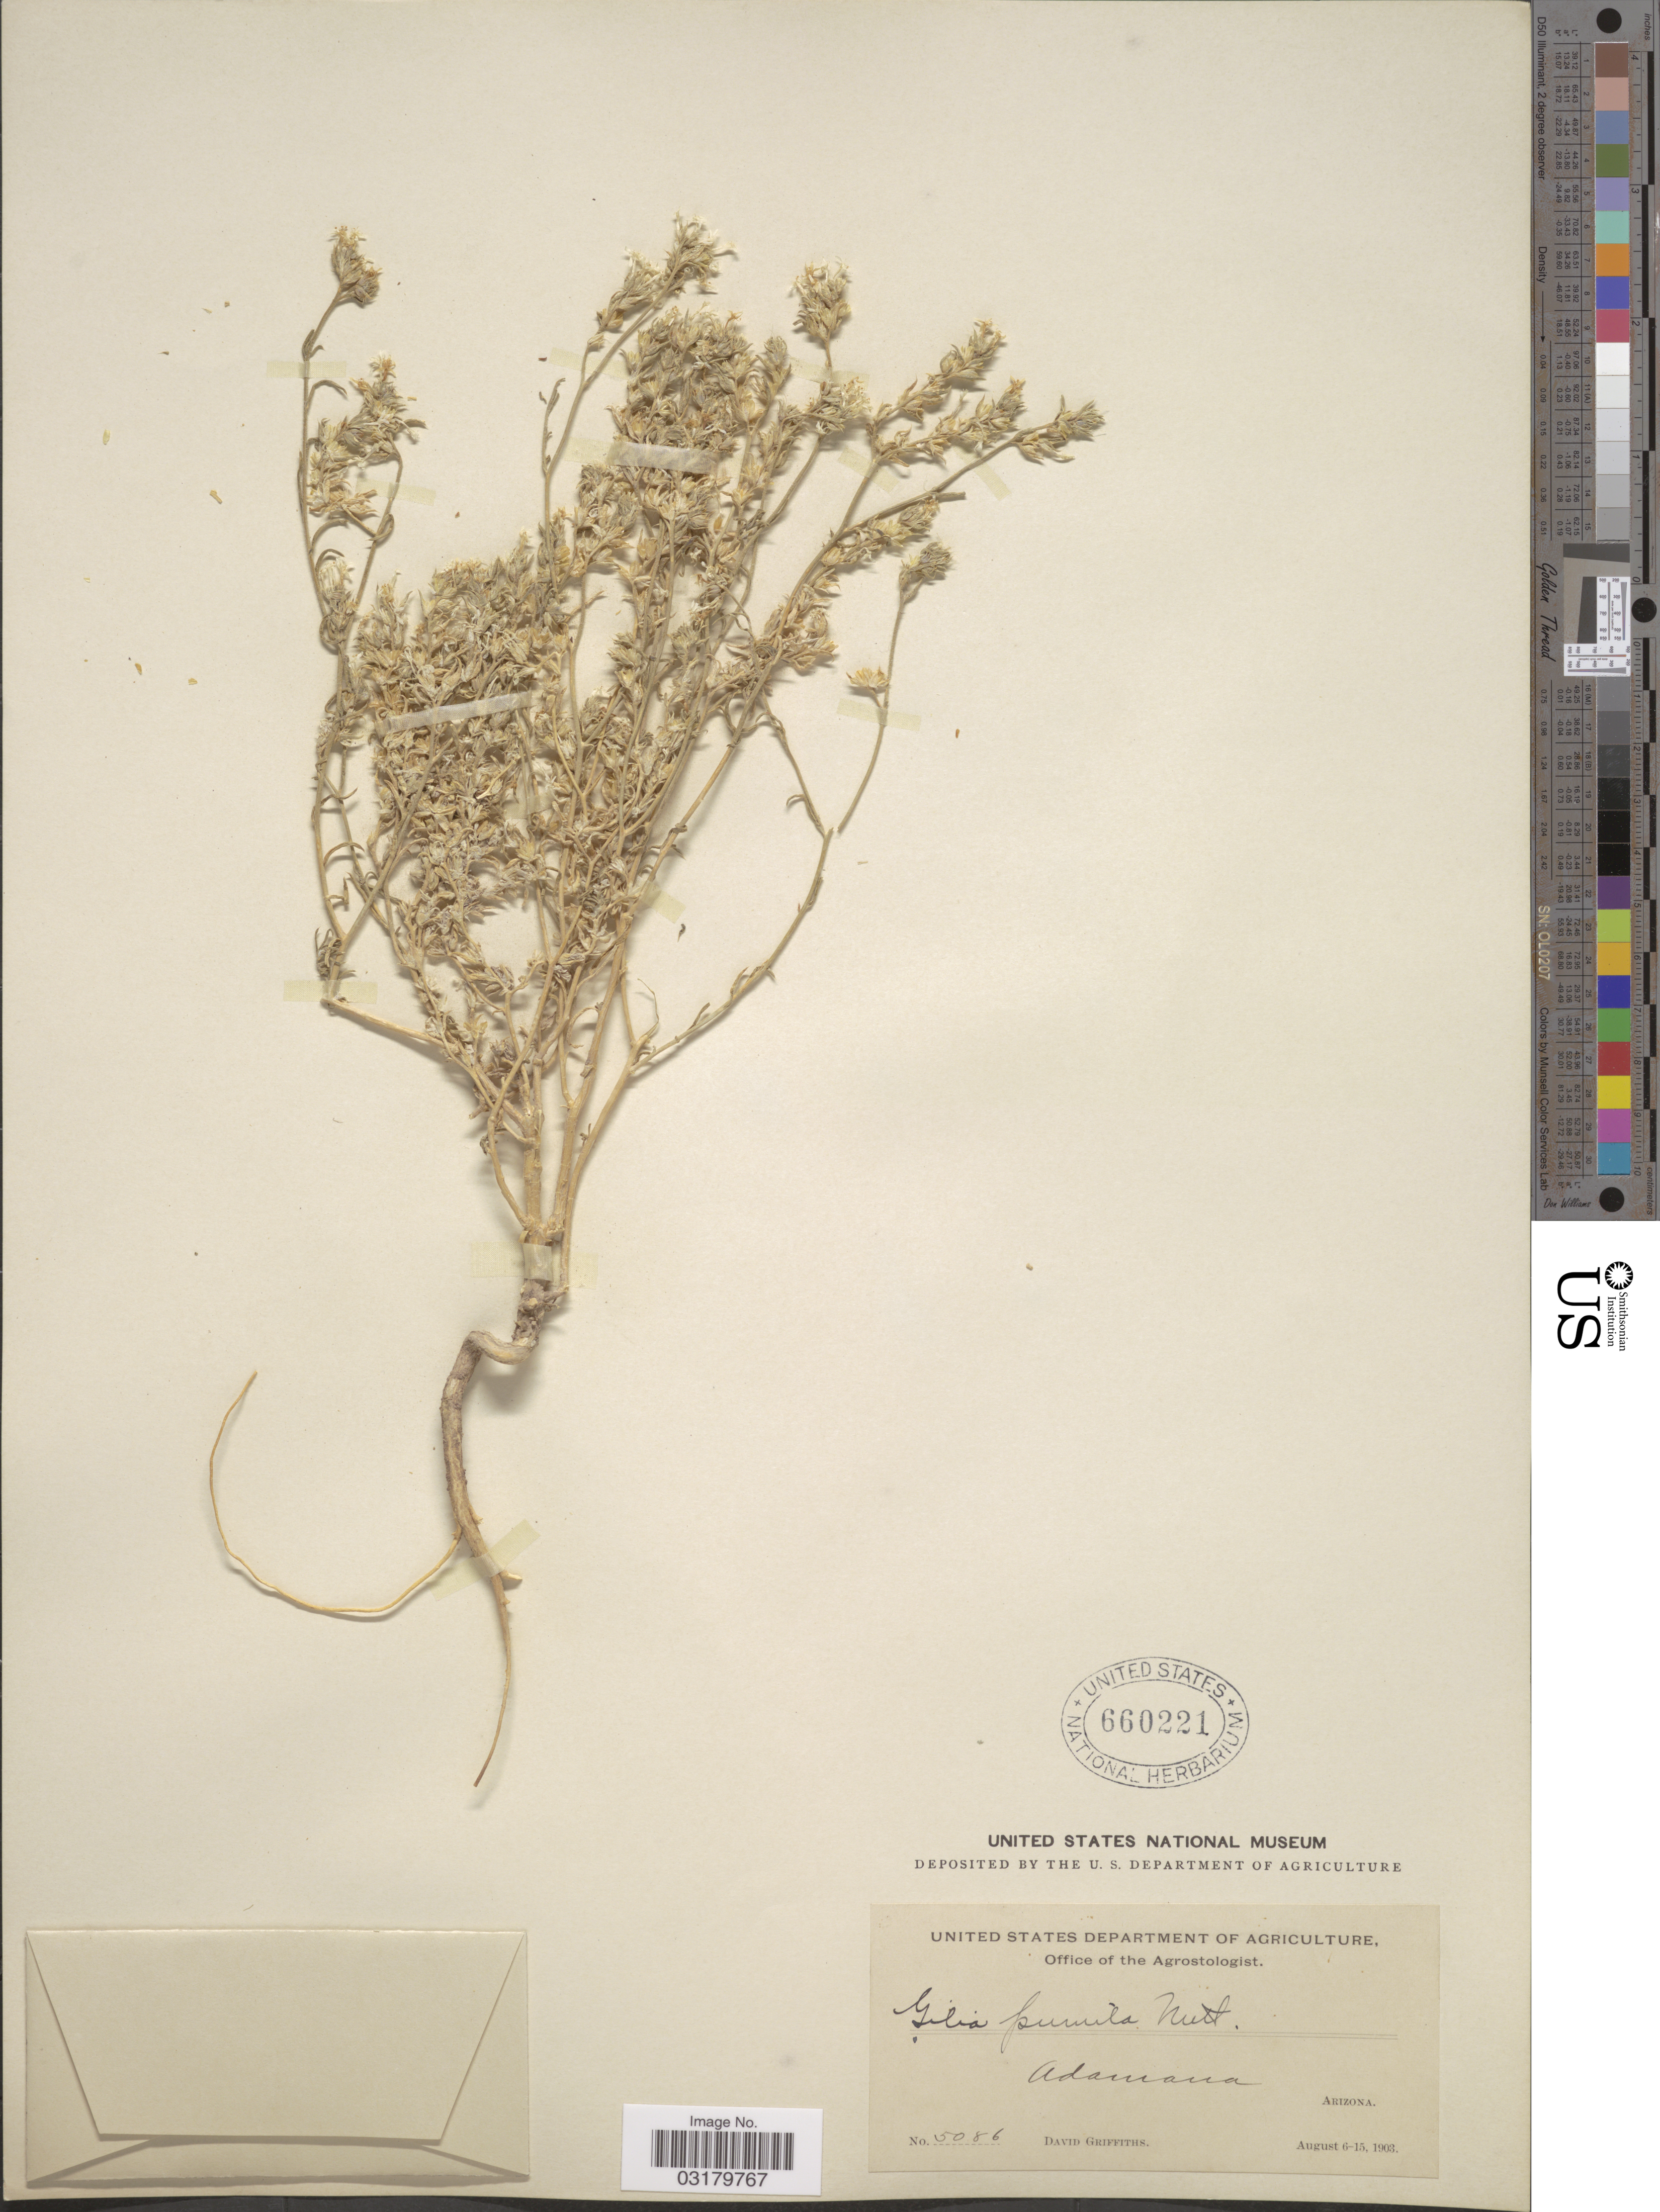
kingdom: Plantae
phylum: Tracheophyta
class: Magnoliopsida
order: Ericales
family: Polemoniaceae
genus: Ipomopsis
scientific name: Ipomopsis pumila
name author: (Nutt.) V.E. Grant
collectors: D. Griffiths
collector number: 5086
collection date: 1903-08-06/1903-08-15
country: United States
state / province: Arizona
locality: Adamana.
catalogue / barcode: US 660221